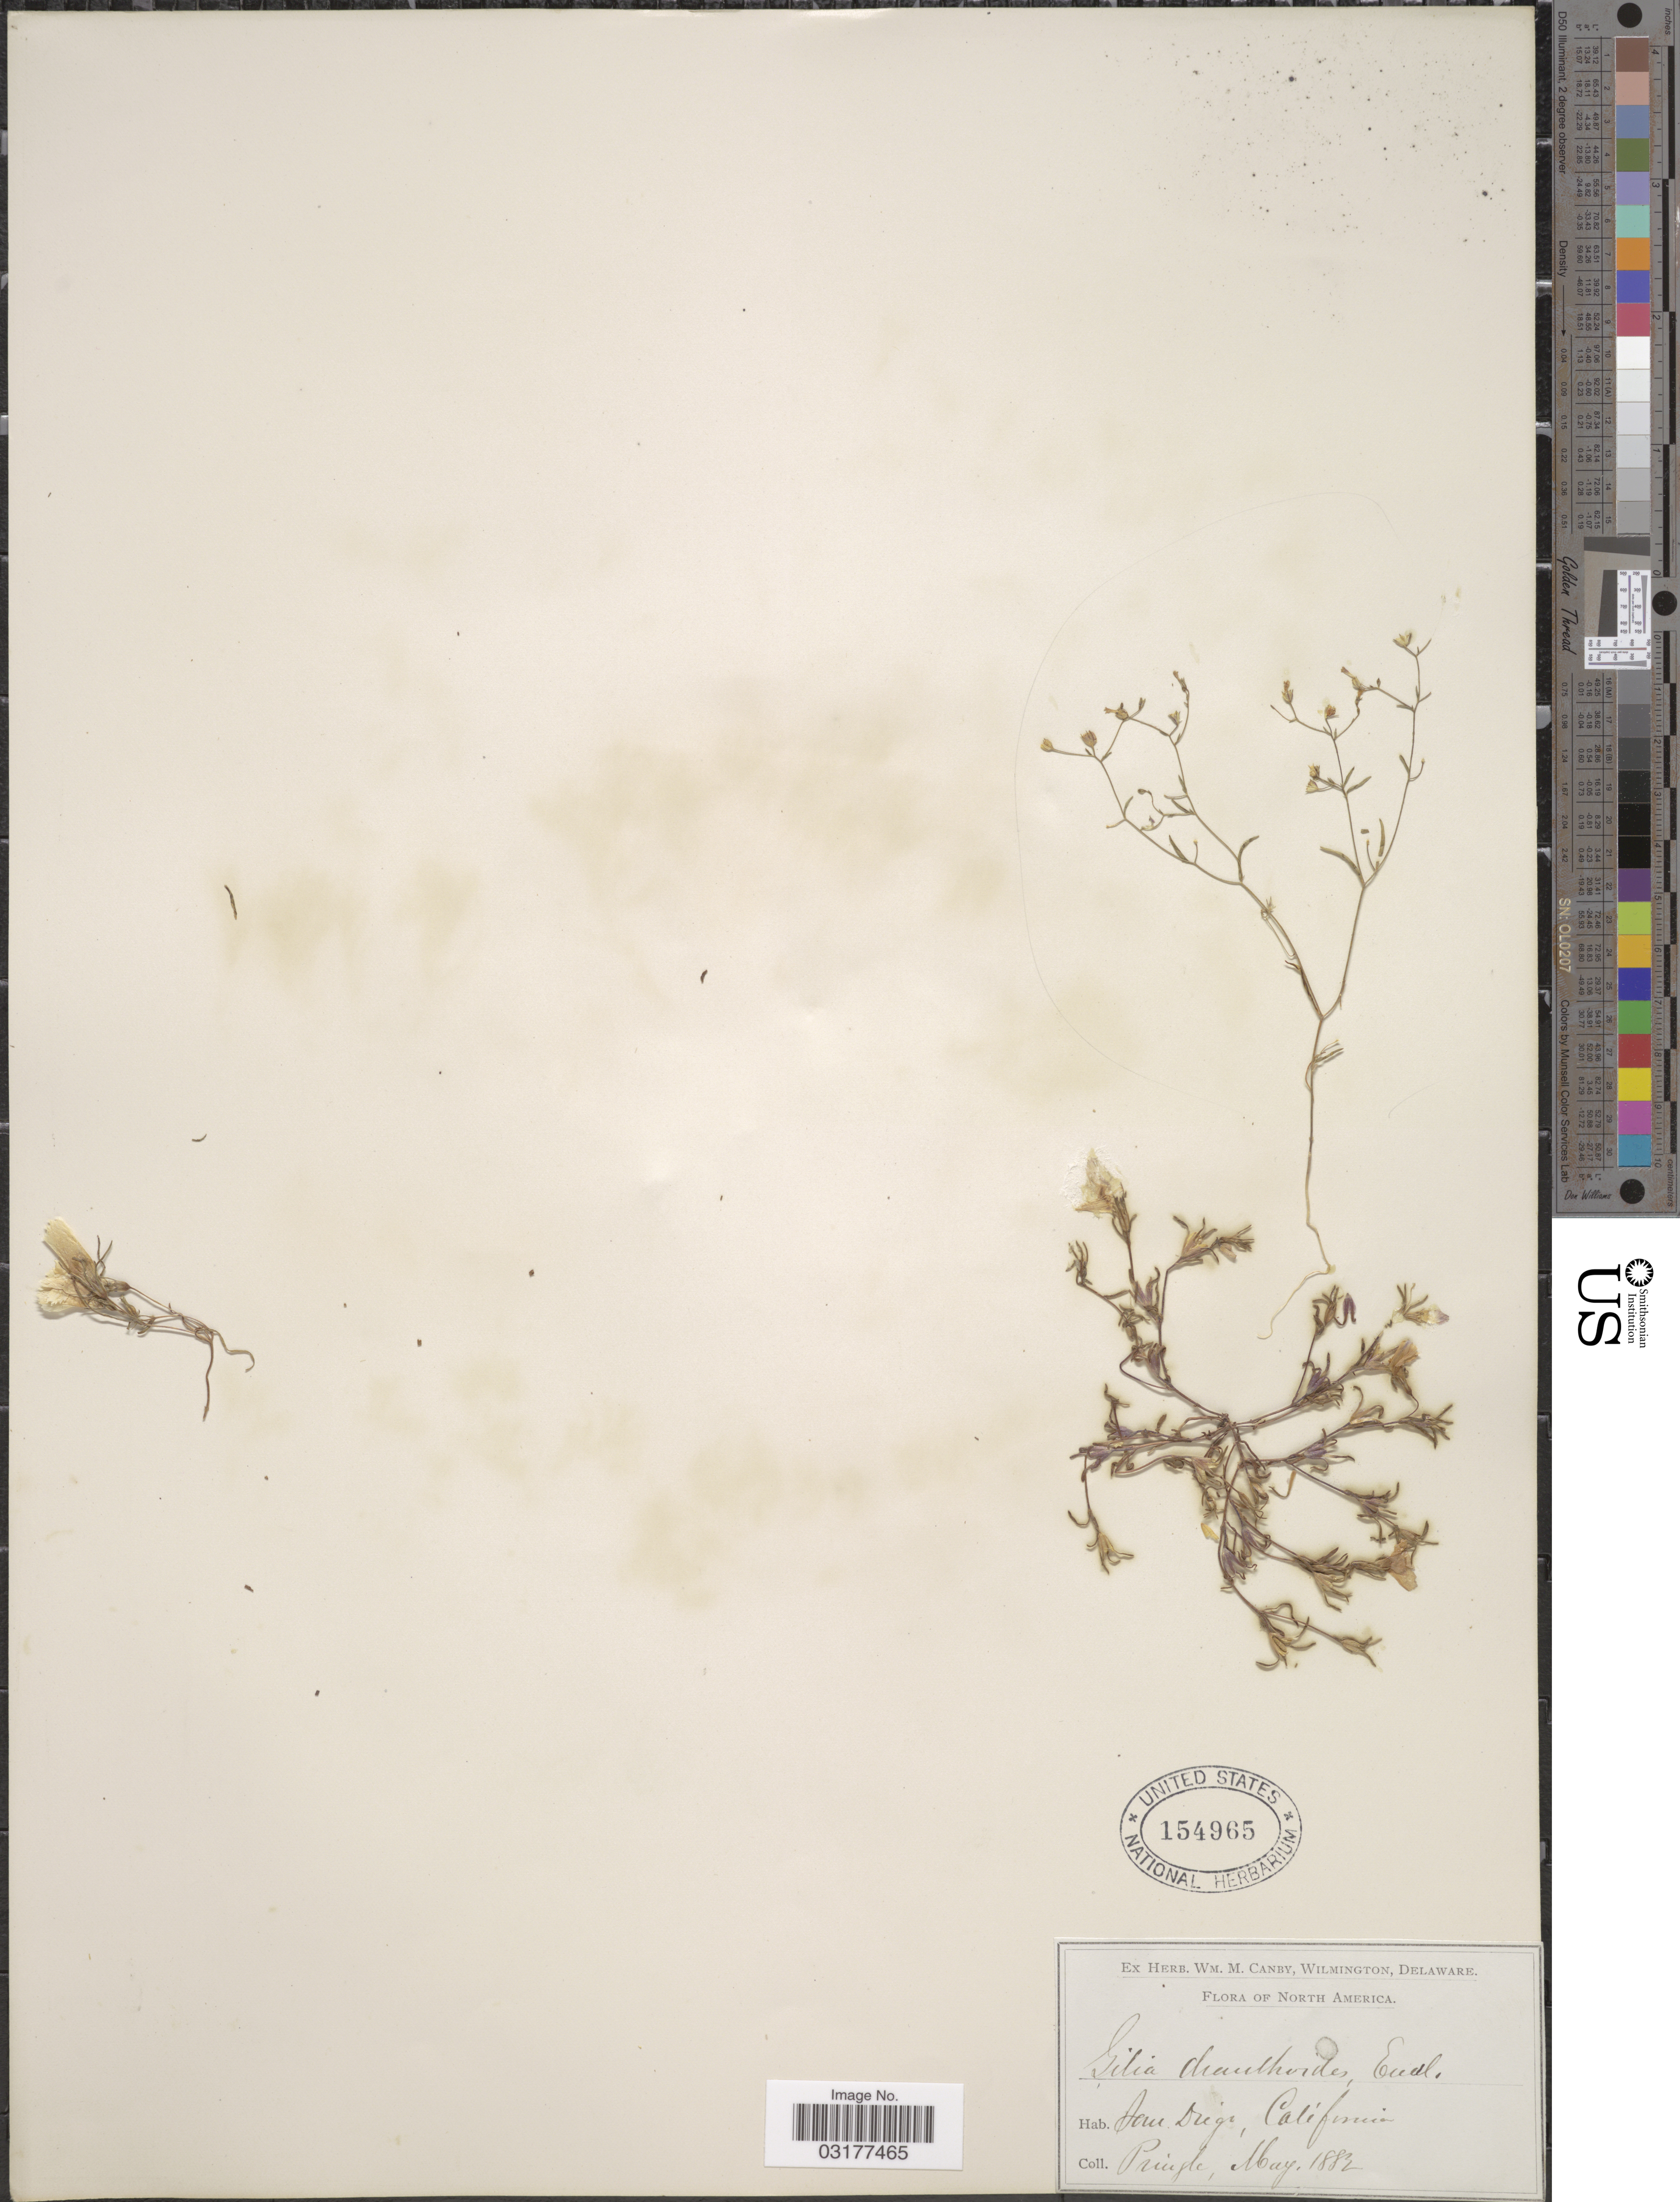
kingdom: Plantae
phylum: Tracheophyta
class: Magnoliopsida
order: Ericales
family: Polemoniaceae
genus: Linanthus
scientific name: Linanthus dianthiflorus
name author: (Benth.) Greene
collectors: -- Pringle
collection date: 1882-05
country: United States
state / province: California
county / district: San Diego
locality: San Diego.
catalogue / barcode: US 154965